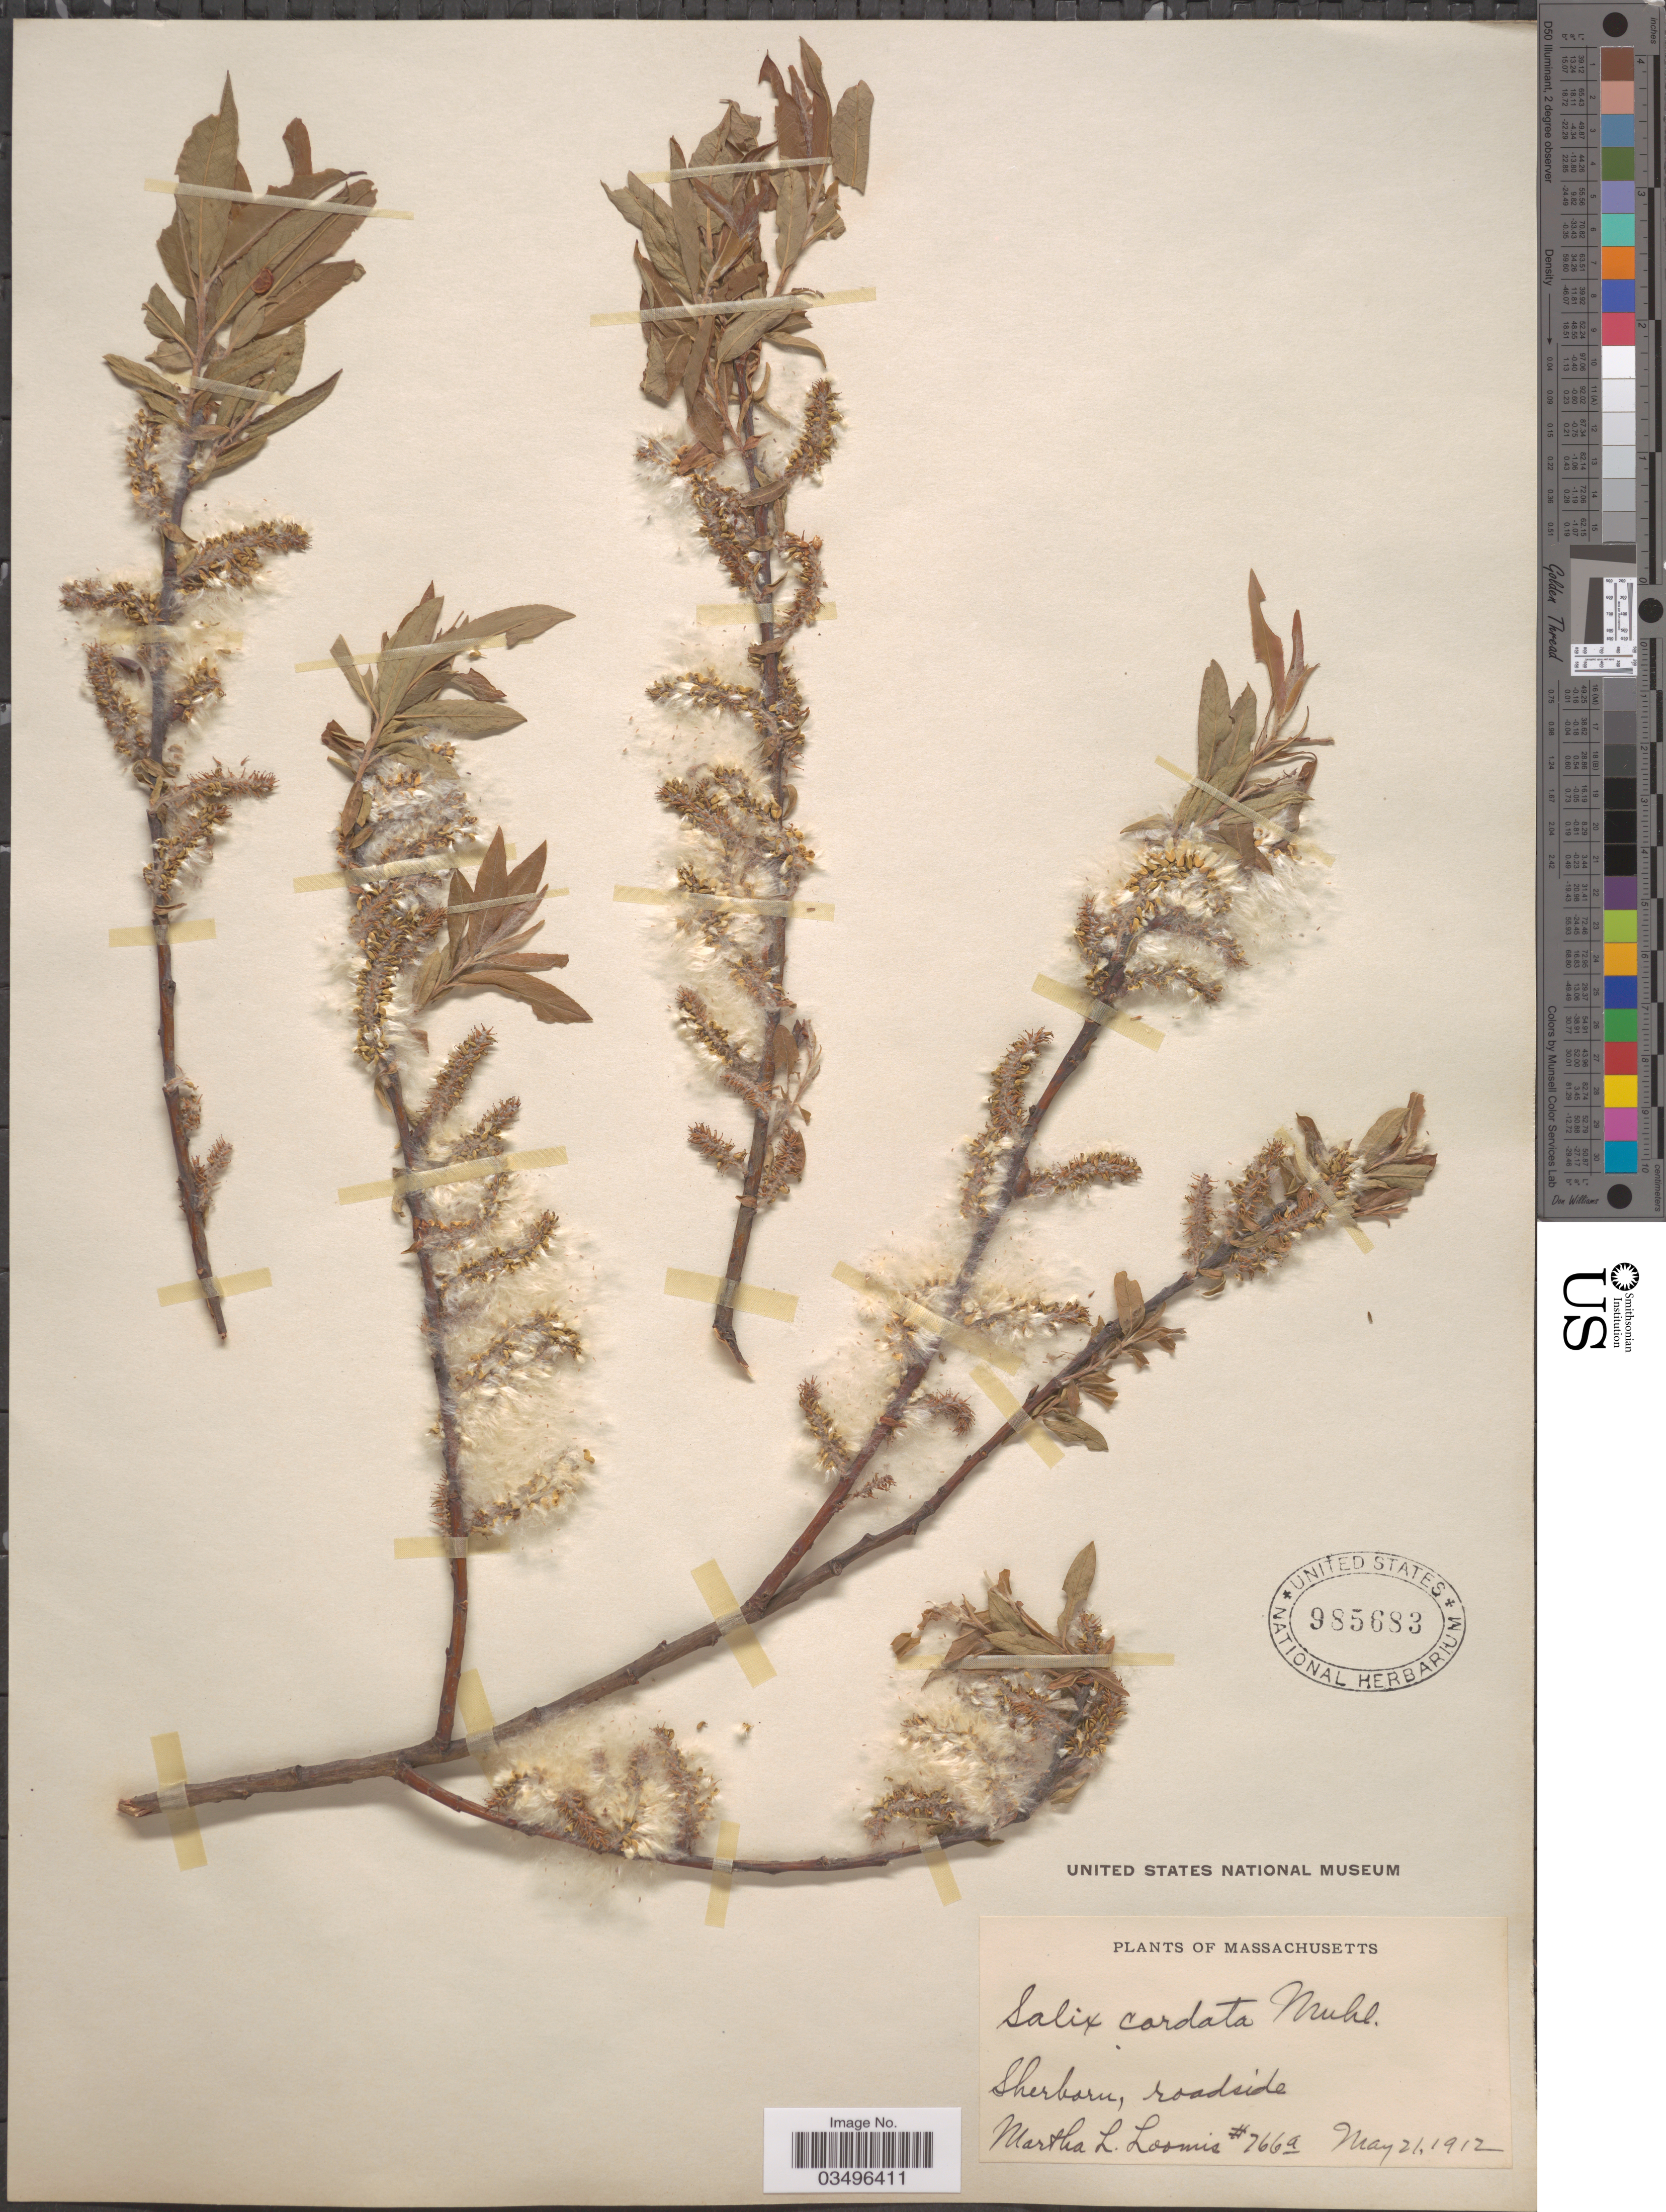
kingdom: Plantae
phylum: Tracheophyta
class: Magnoliopsida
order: Malpighiales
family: Salicaceae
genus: Salix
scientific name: Salix cordata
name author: Michx.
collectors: M. L. Loomis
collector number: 766a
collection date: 1912-05-21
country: United States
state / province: Massachusetts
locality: Sherborn, roadside.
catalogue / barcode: US 985683